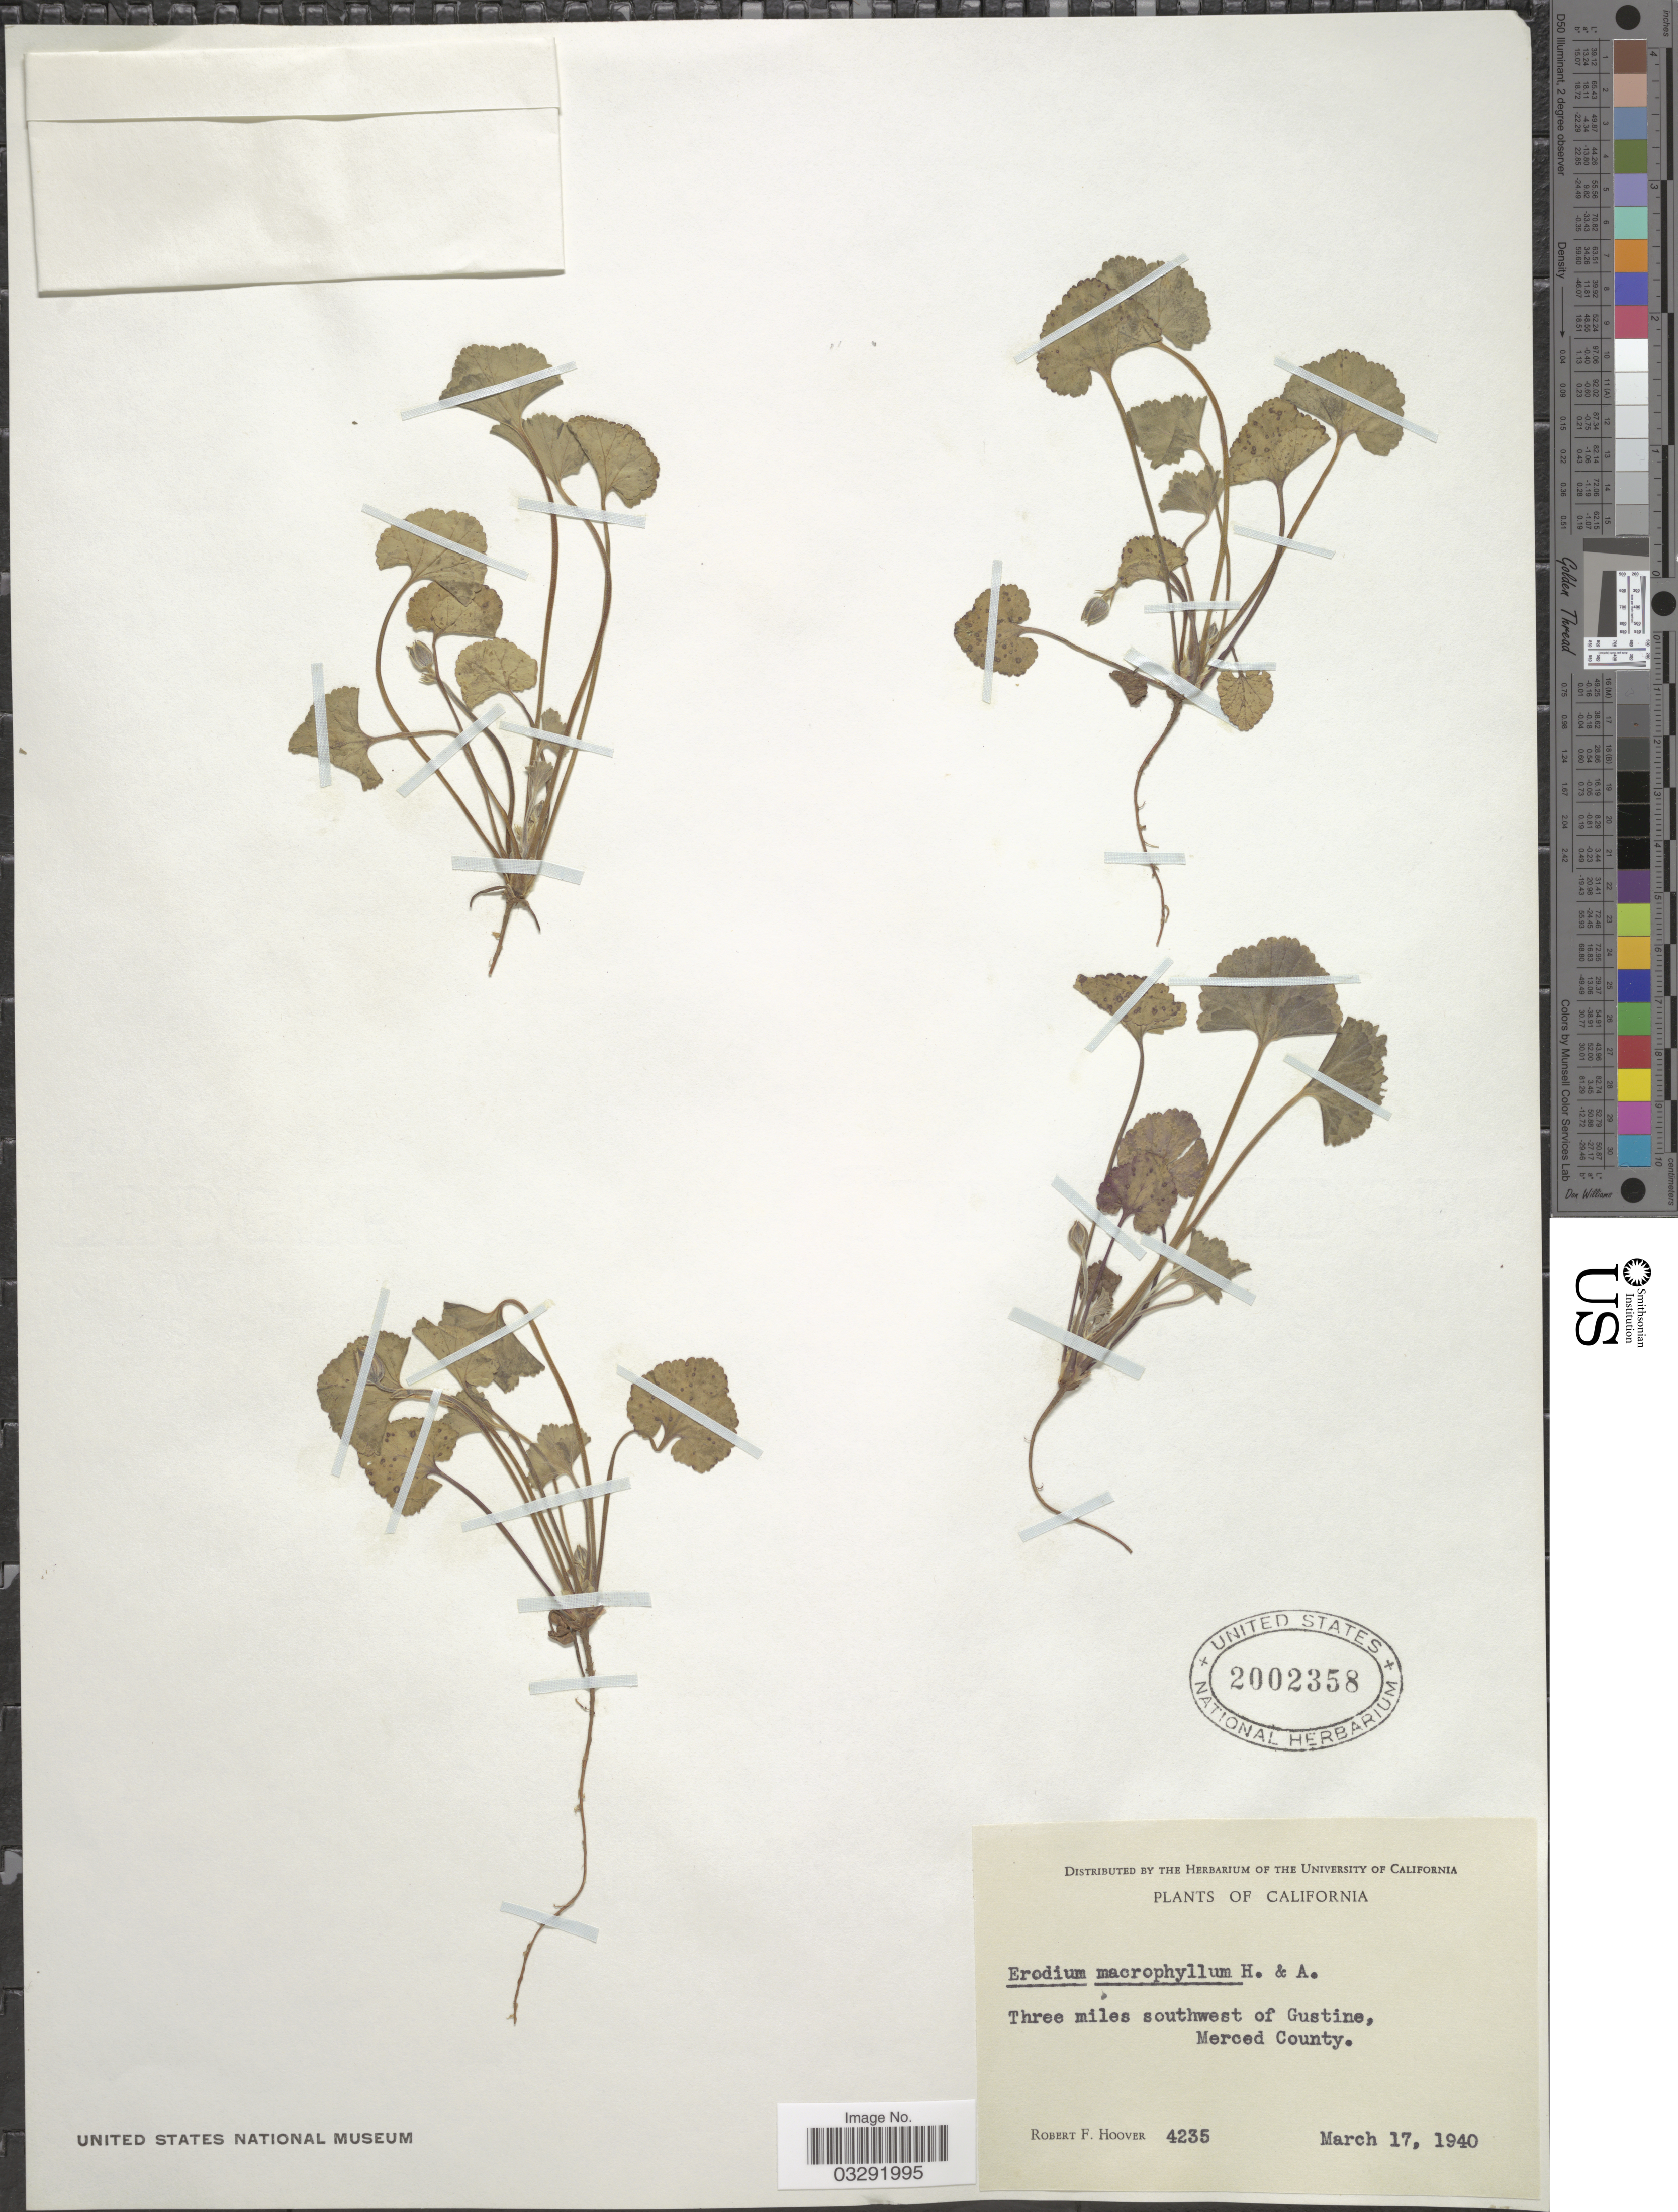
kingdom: Plantae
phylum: Tracheophyta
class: Magnoliopsida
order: Geraniales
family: Geraniaceae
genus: California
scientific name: California macrophylla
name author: (Hook. & Arn.) Aldasoro et al.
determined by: Strong, Mark T., (BOT), Smithsonian Institution - National Museum of Natural History (UNITED STATES)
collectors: R. F. Hoover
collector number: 4235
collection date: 1940-03-17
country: United States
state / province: California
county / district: Merced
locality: Three miles southwest of Gustine, Merced County.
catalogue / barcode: US 2002358